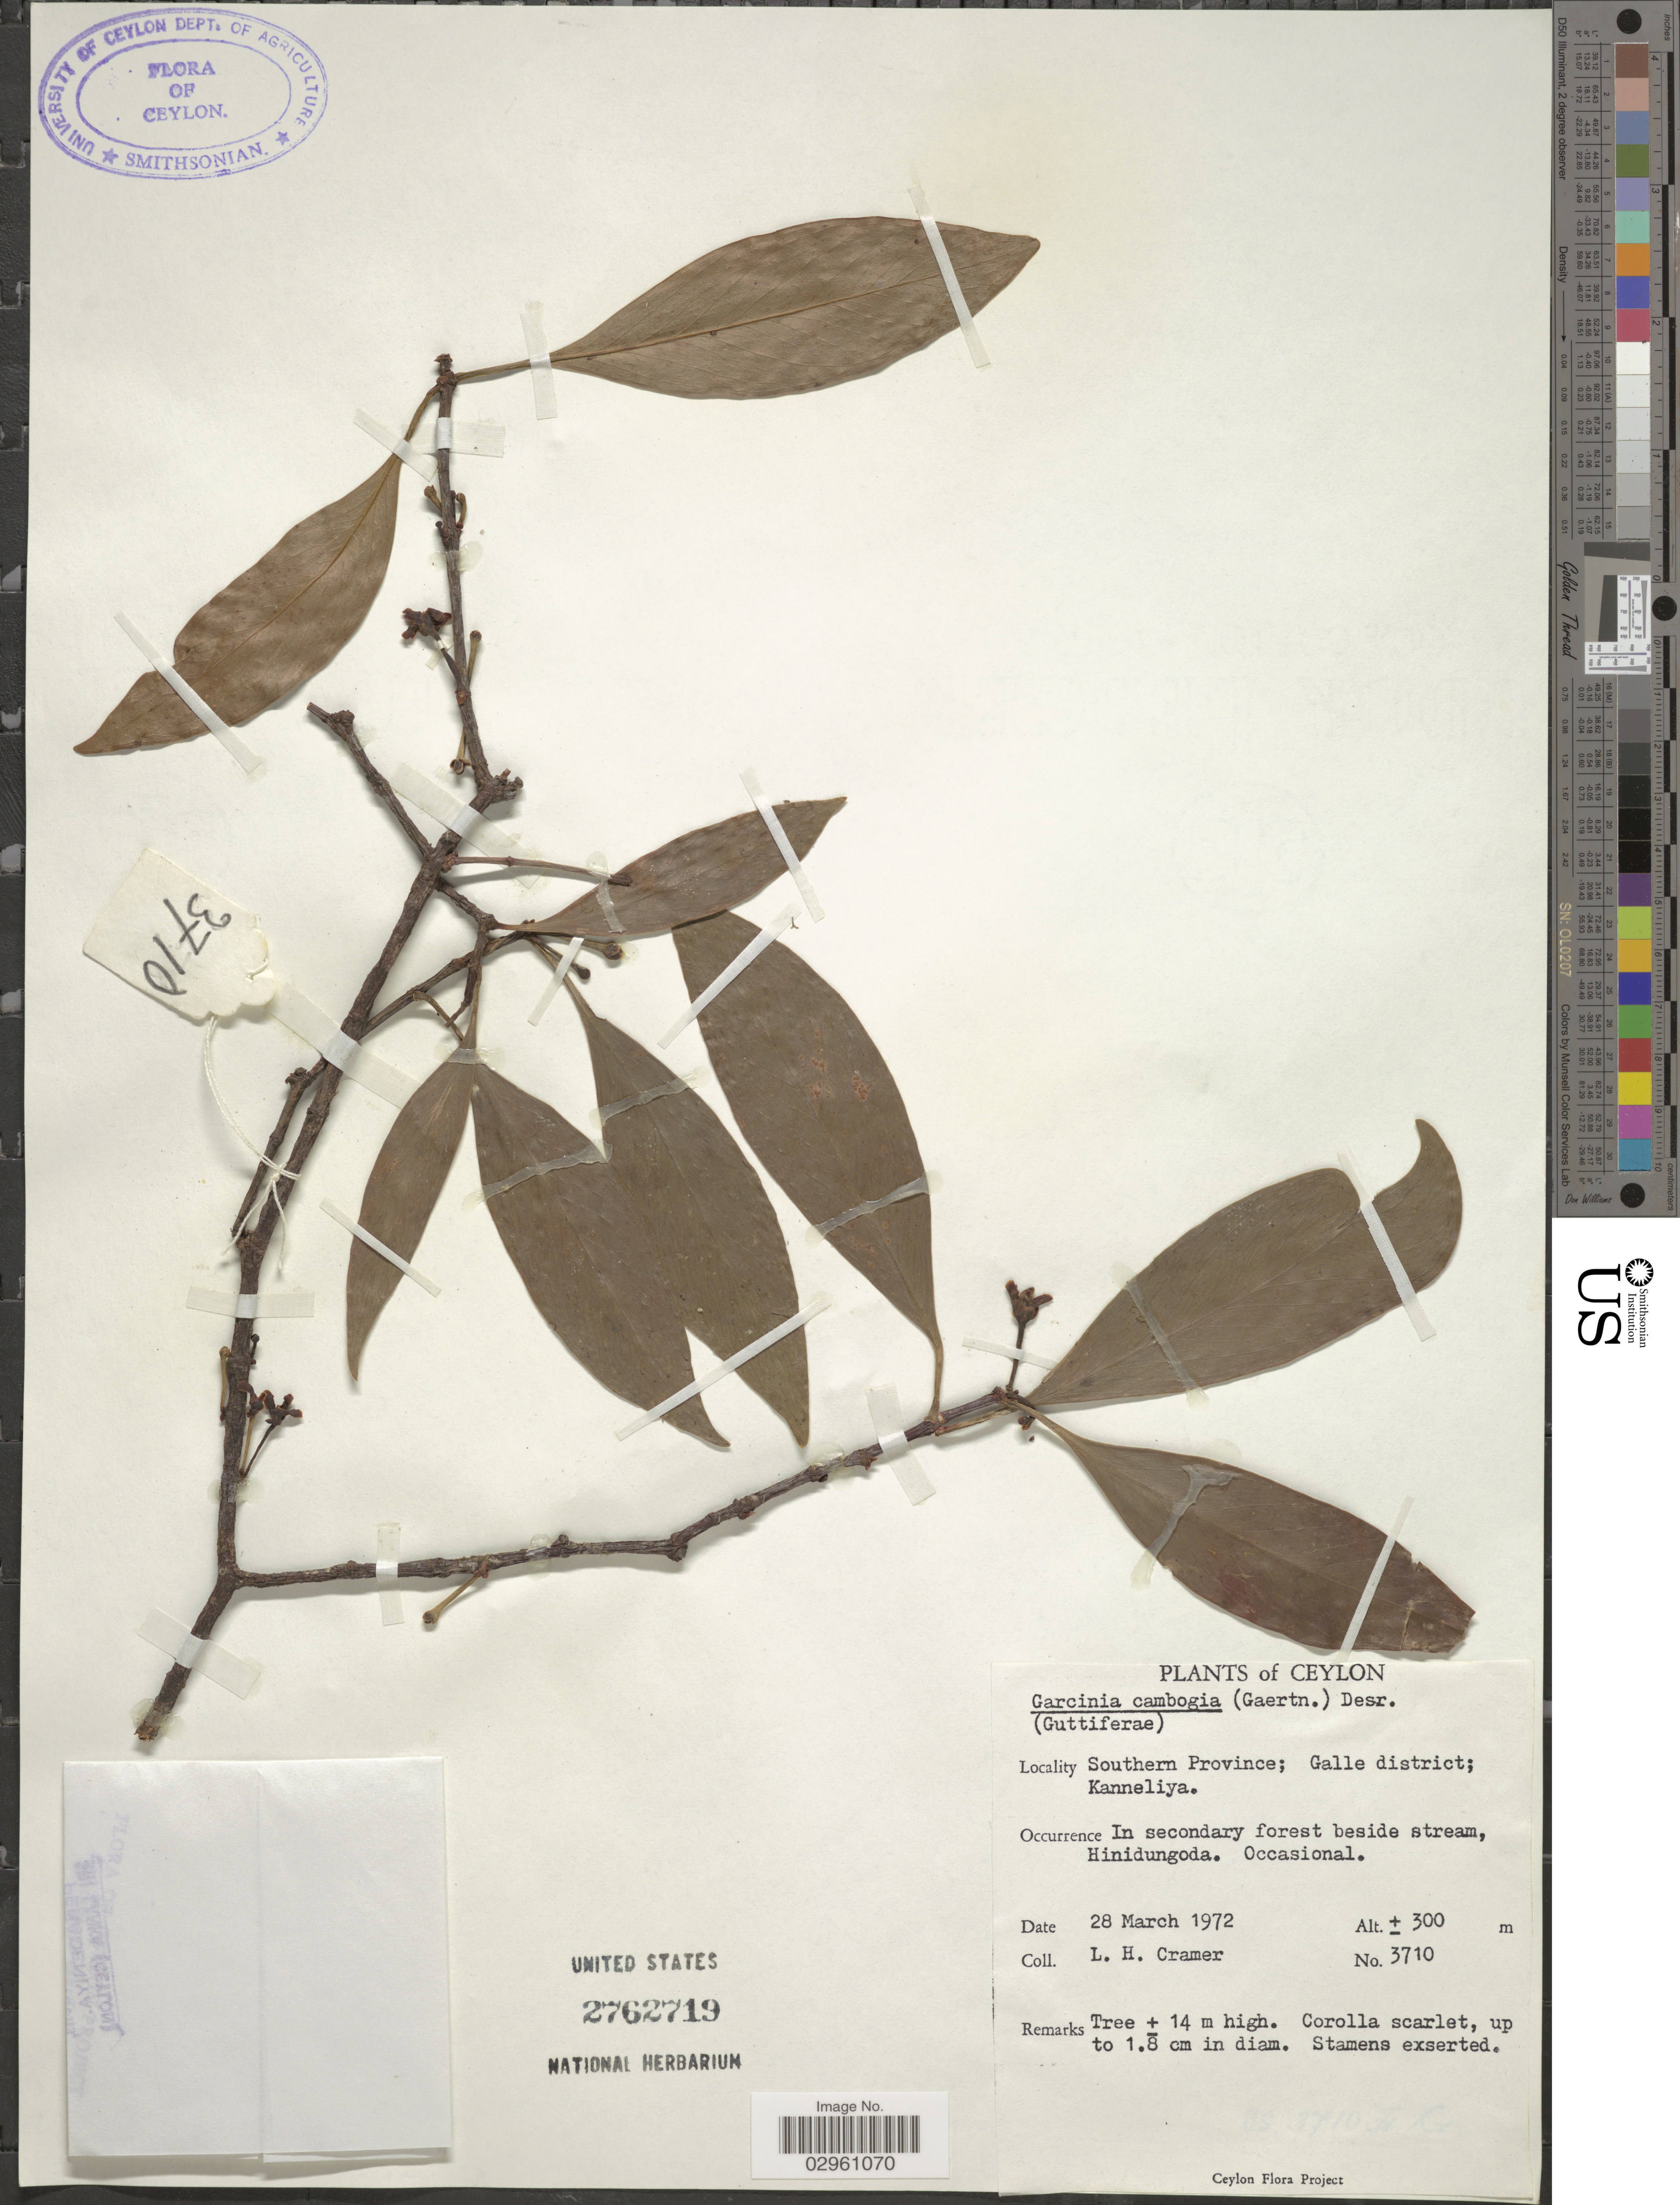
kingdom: Plantae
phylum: Tracheophyta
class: Magnoliopsida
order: Malpighiales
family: Clusiaceae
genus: Garcinia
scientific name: Garcinia cambogia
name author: Desr.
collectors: L. H. Cramer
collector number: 3710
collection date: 1972-03-28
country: Sri Lanka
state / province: Southern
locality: Ceylon. Southern Province; Galle district; Kanneliya. In secondary forest beside stream, Hinidungoda.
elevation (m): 300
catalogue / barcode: US 2762719